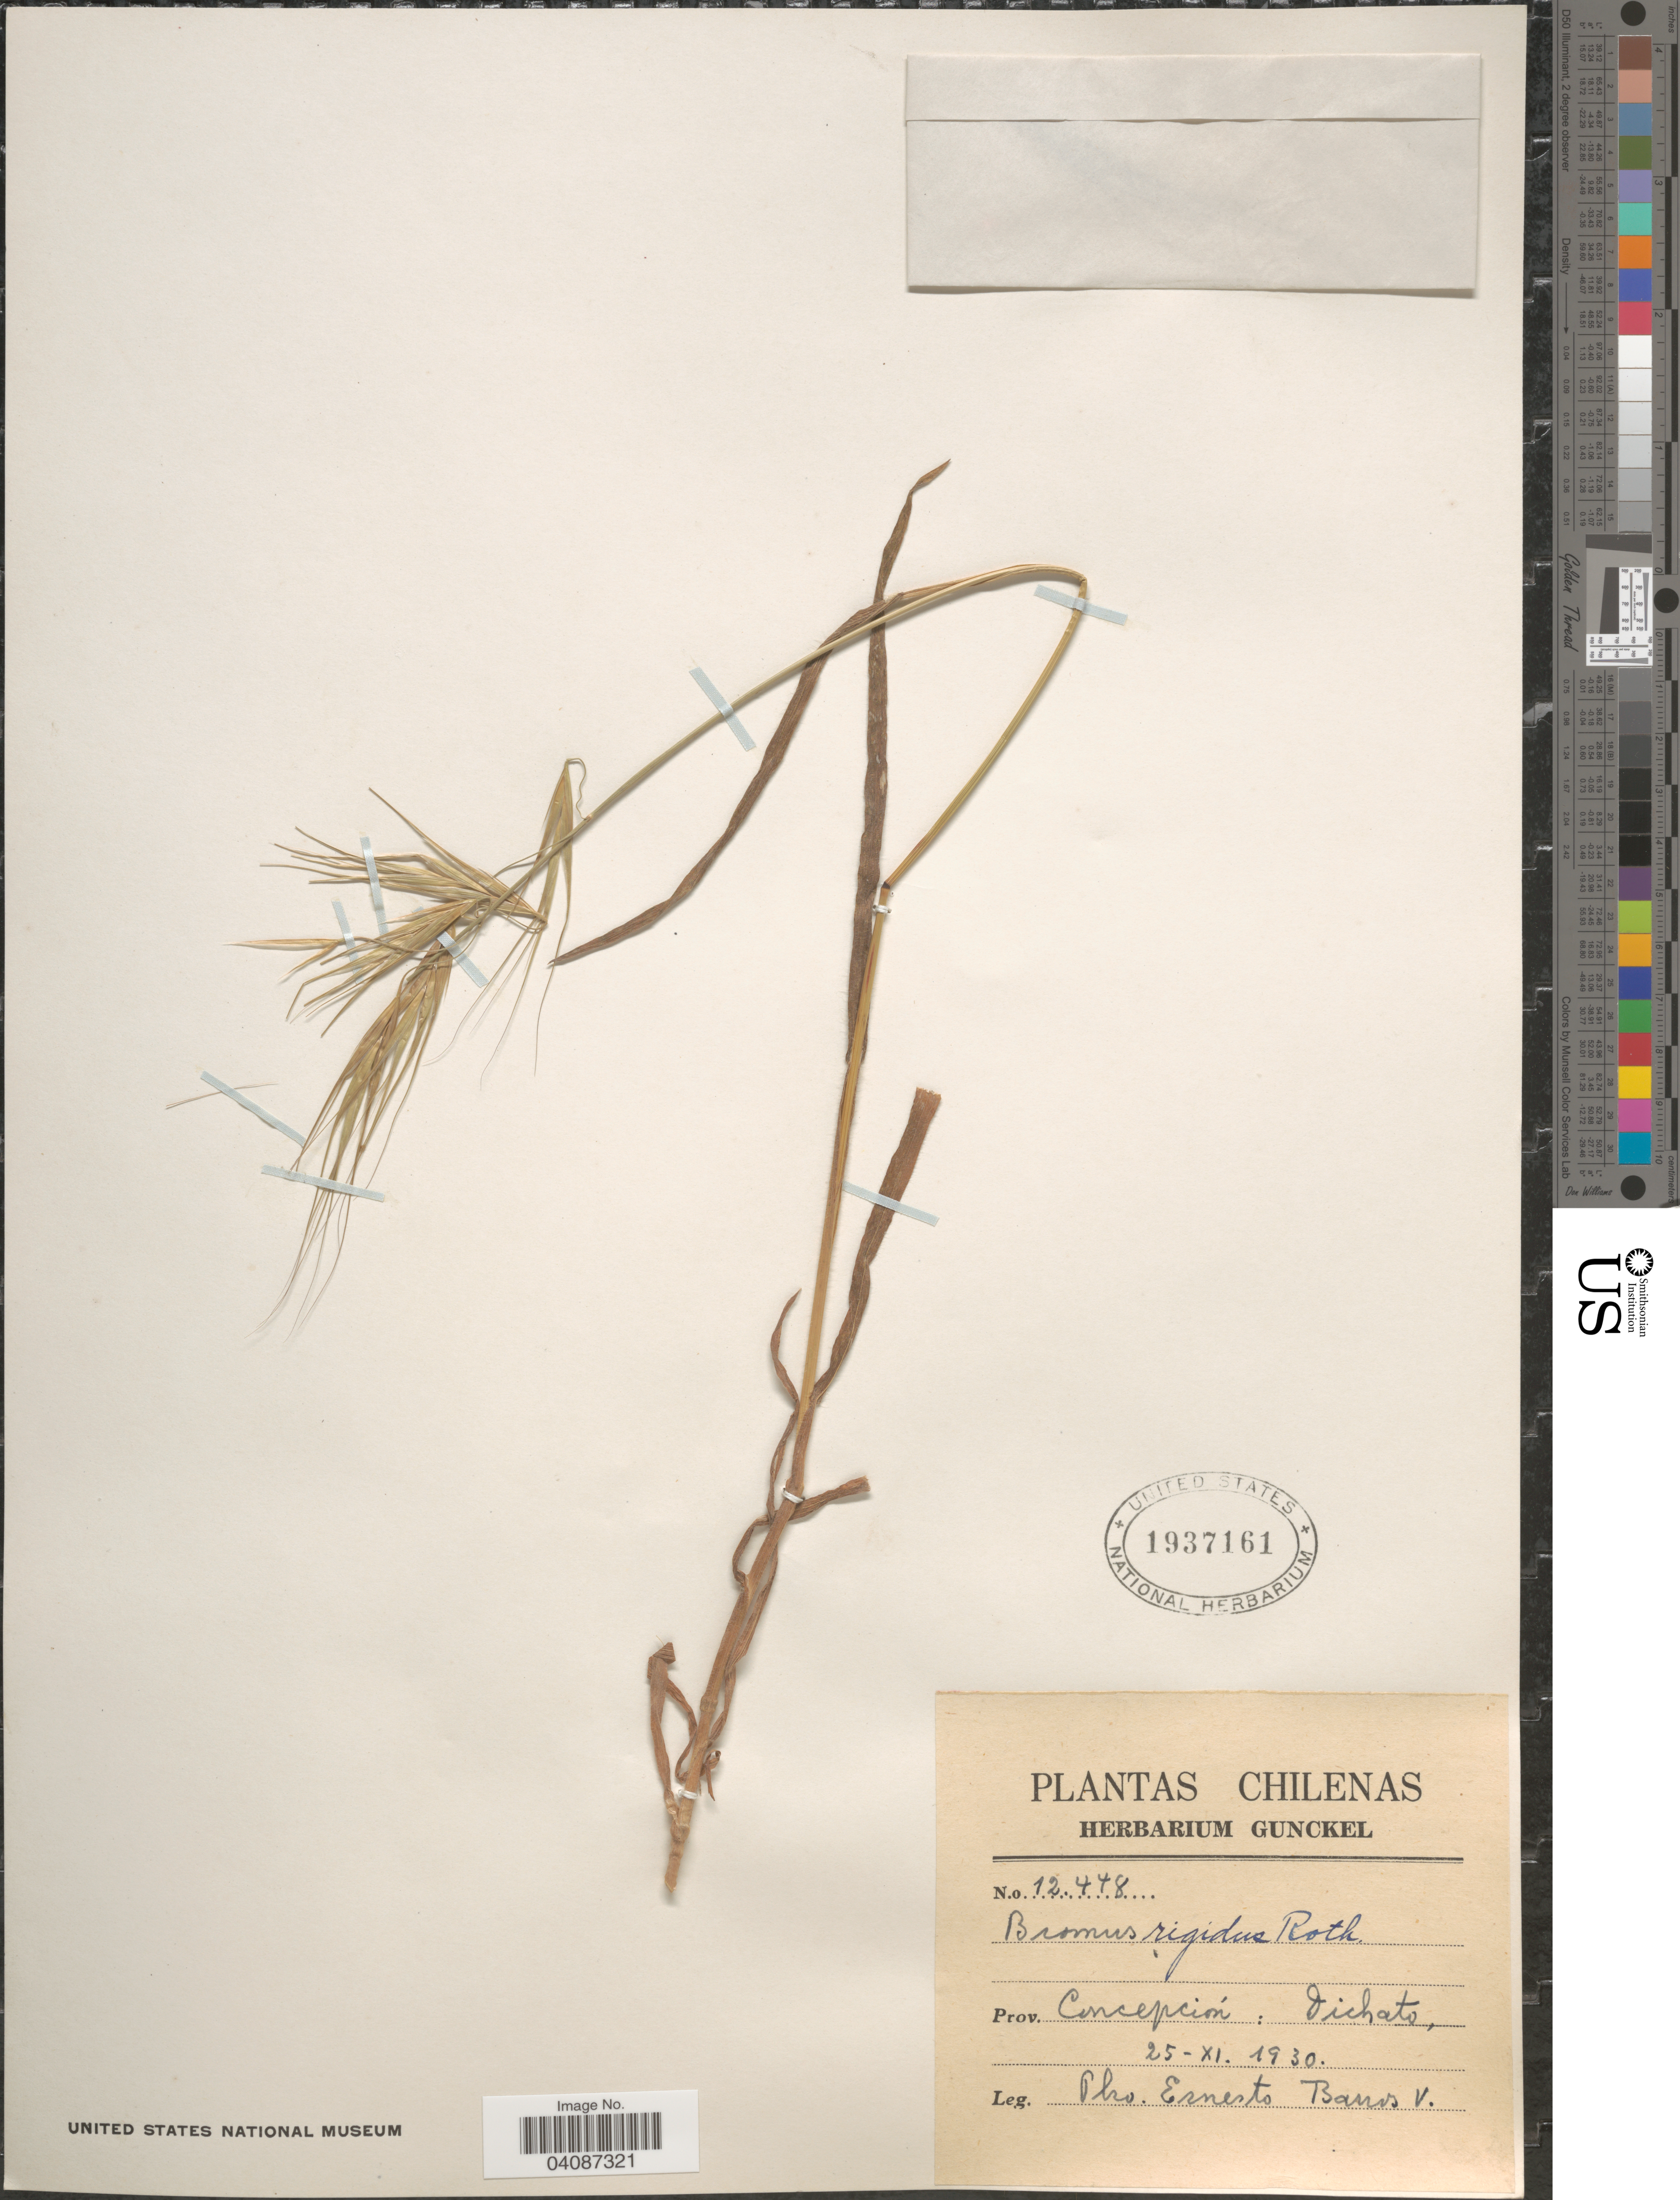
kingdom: Plantae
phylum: Tracheophyta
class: Liliopsida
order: Poales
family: Poaceae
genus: Bromus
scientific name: Bromus rigidus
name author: Roth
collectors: E. Barros V.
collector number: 12448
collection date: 1930-11-25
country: Chile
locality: Prov. Concepción: Dichato.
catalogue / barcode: US 1937161